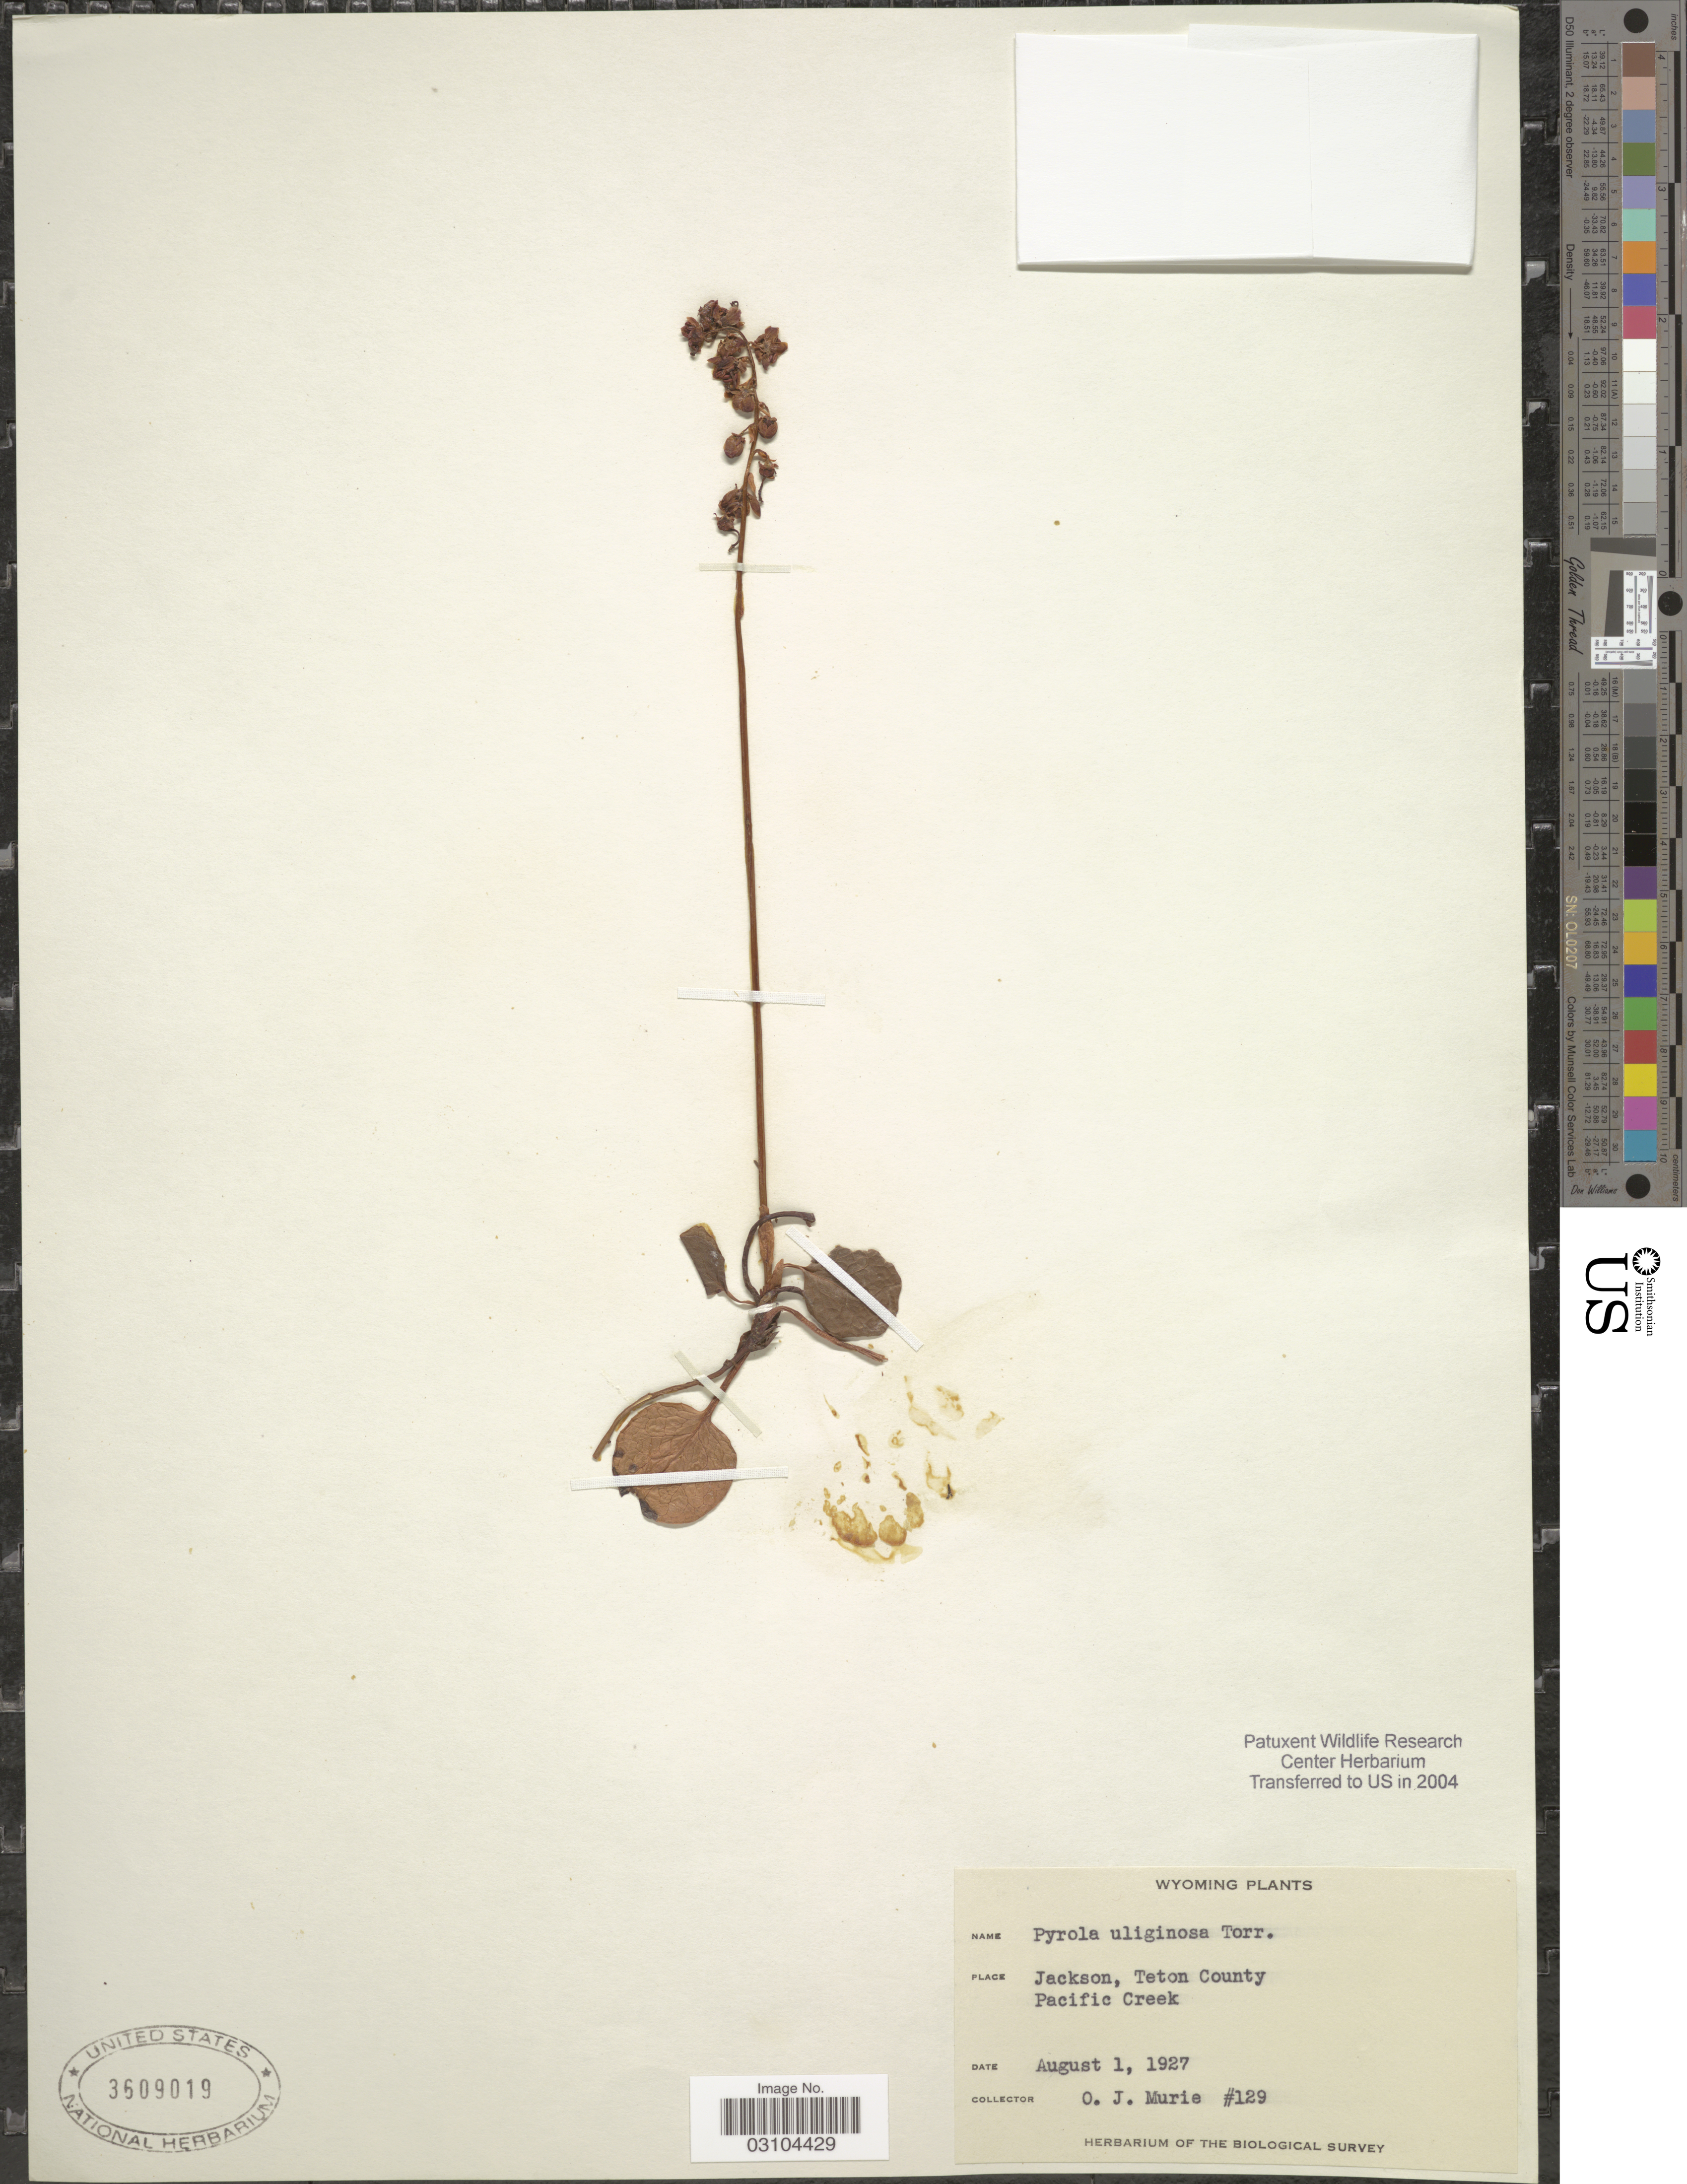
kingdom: Plantae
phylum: Tracheophyta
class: Magnoliopsida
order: Ericales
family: Ericaceae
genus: Pyrola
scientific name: Pyrola uliginosa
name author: Torr. & A. Gray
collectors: O. Murie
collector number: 129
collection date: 1927-08-01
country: United States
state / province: Wyoming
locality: Jackson, Teton County, Pacific Creek.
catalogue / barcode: US 3609019